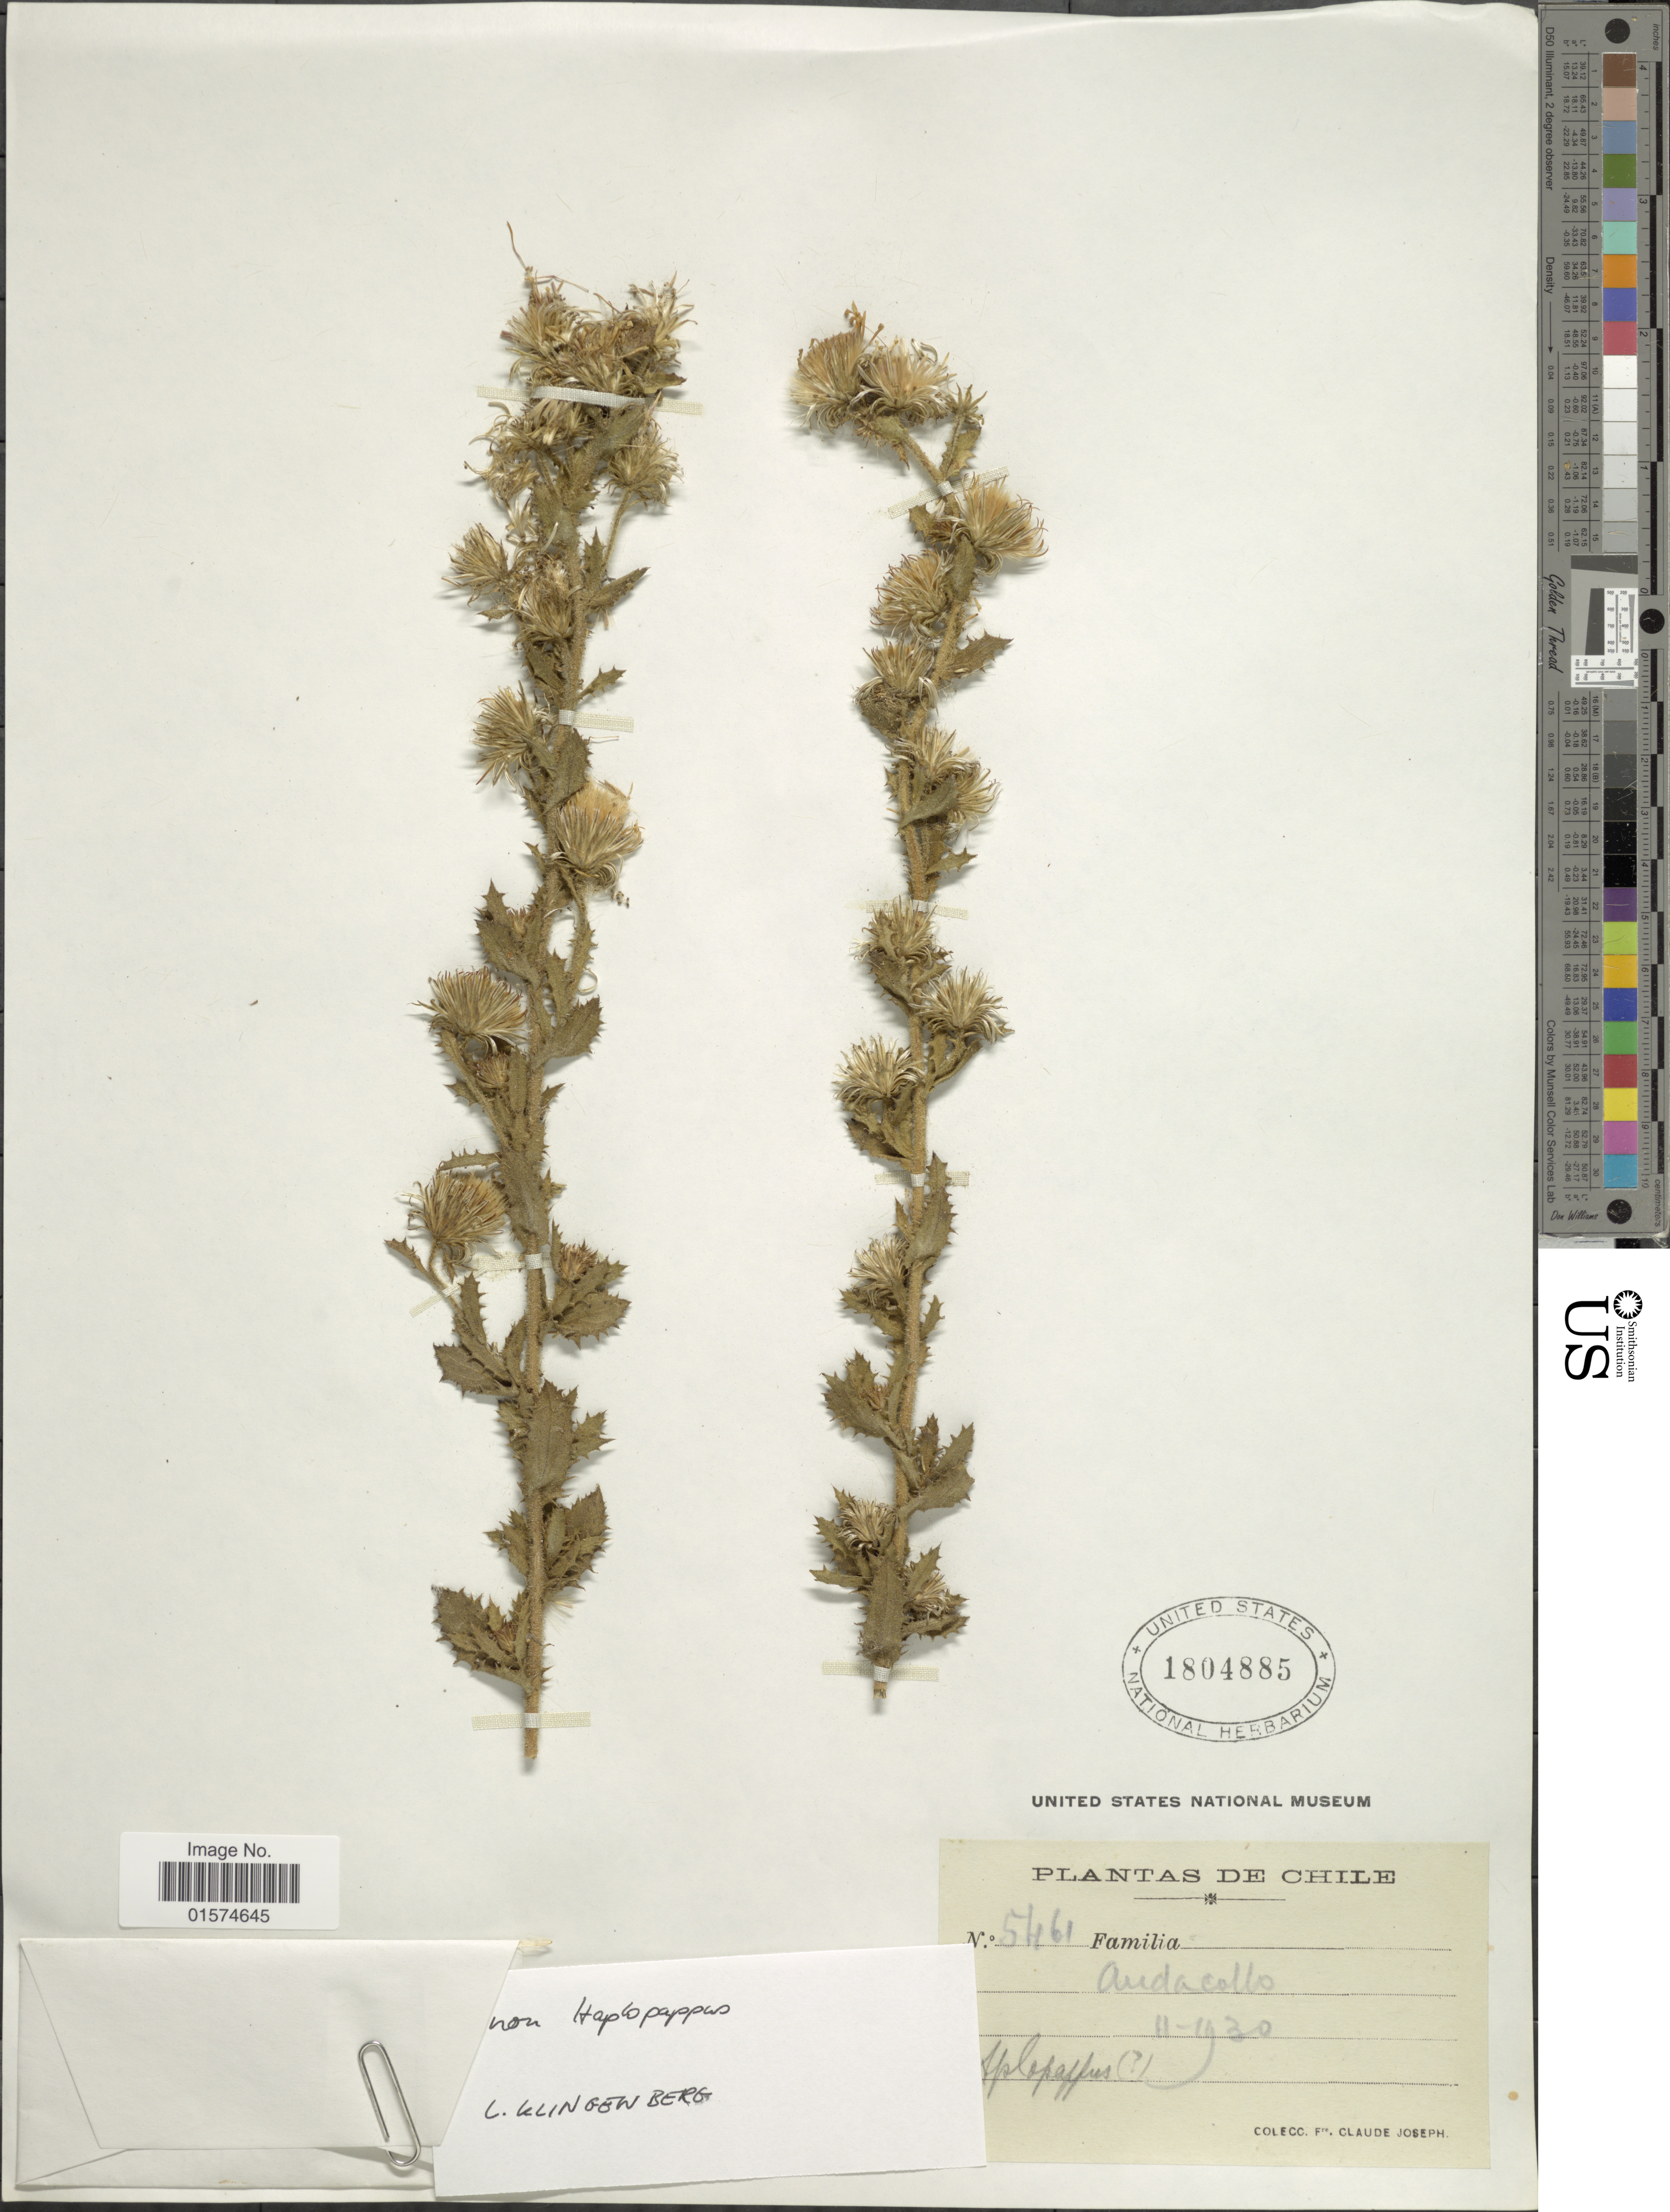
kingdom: Plantae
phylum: Tracheophyta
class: Magnoliopsida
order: Asterales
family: Asteraceae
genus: Haplopappus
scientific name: Haplopappus sp.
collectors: Frere Claude Joseph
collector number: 5461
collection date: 1930-11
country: Chile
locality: Aplopappus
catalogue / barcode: US 1804885